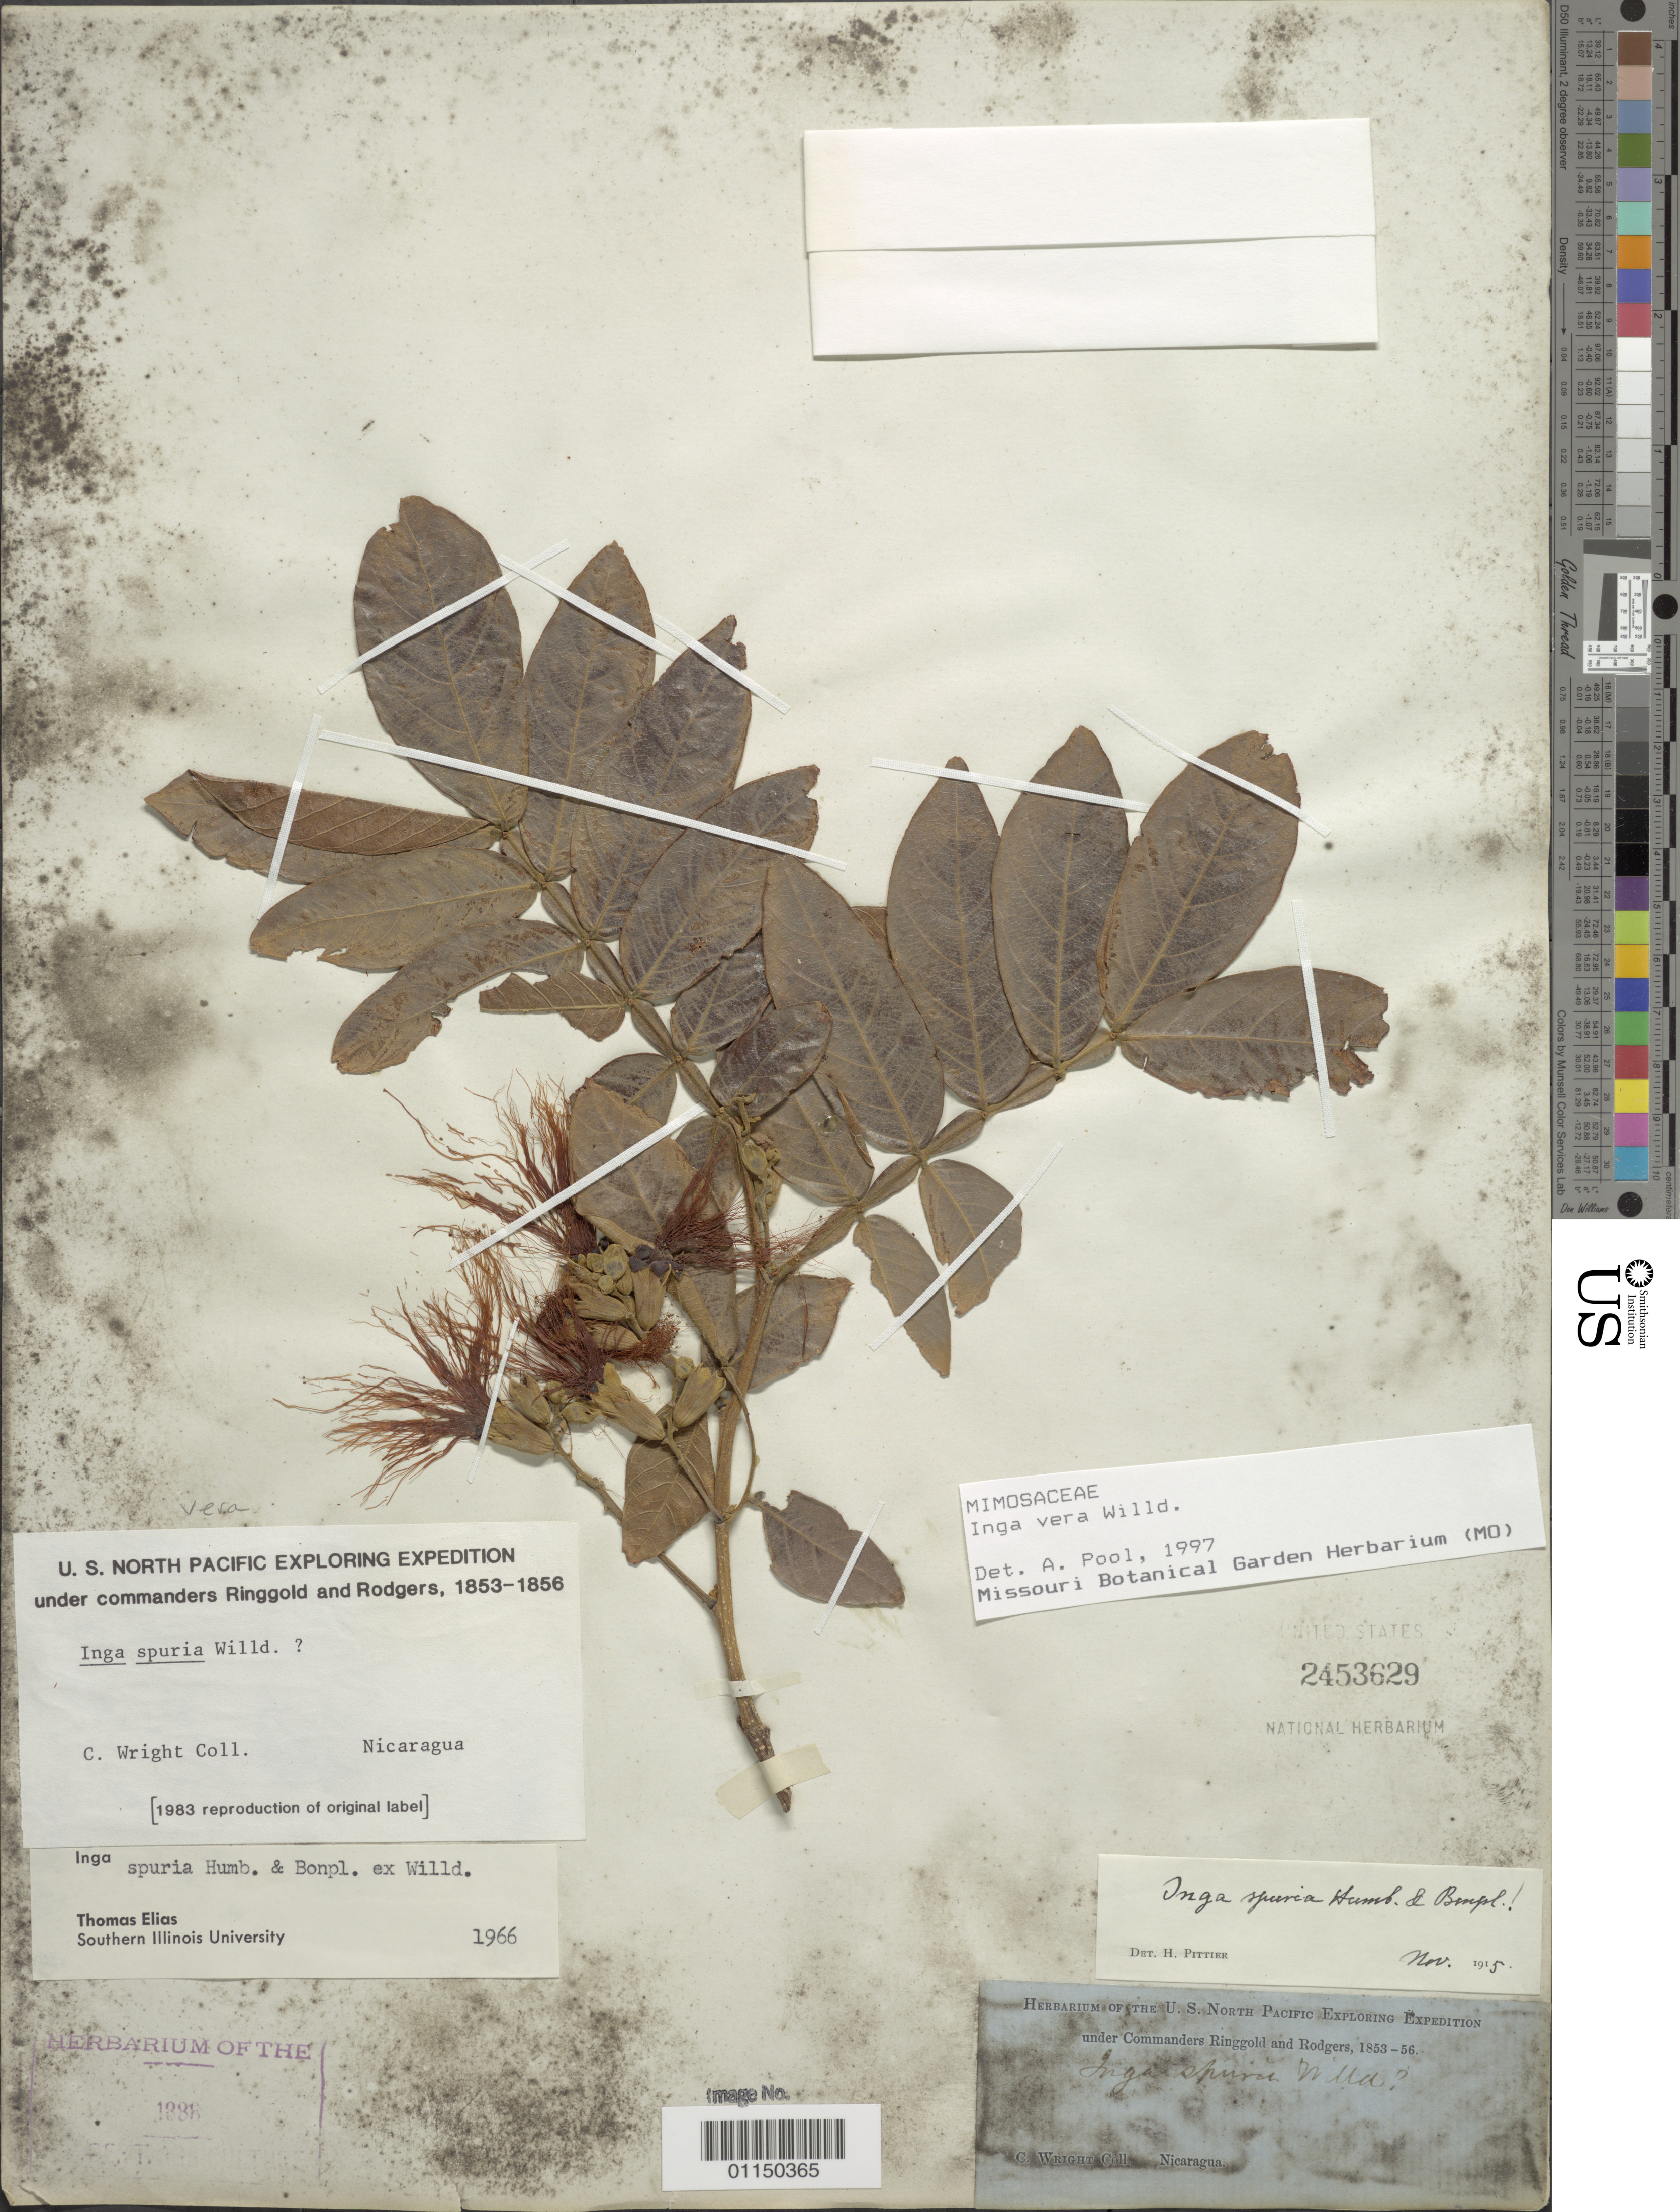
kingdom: Plantae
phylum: Tracheophyta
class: Magnoliopsida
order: Fabales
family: Fabaceae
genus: Inga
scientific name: Inga vera subsp. vera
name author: Willd.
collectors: C. Wright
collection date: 1853/1856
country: Nicaragua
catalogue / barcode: US 2453629